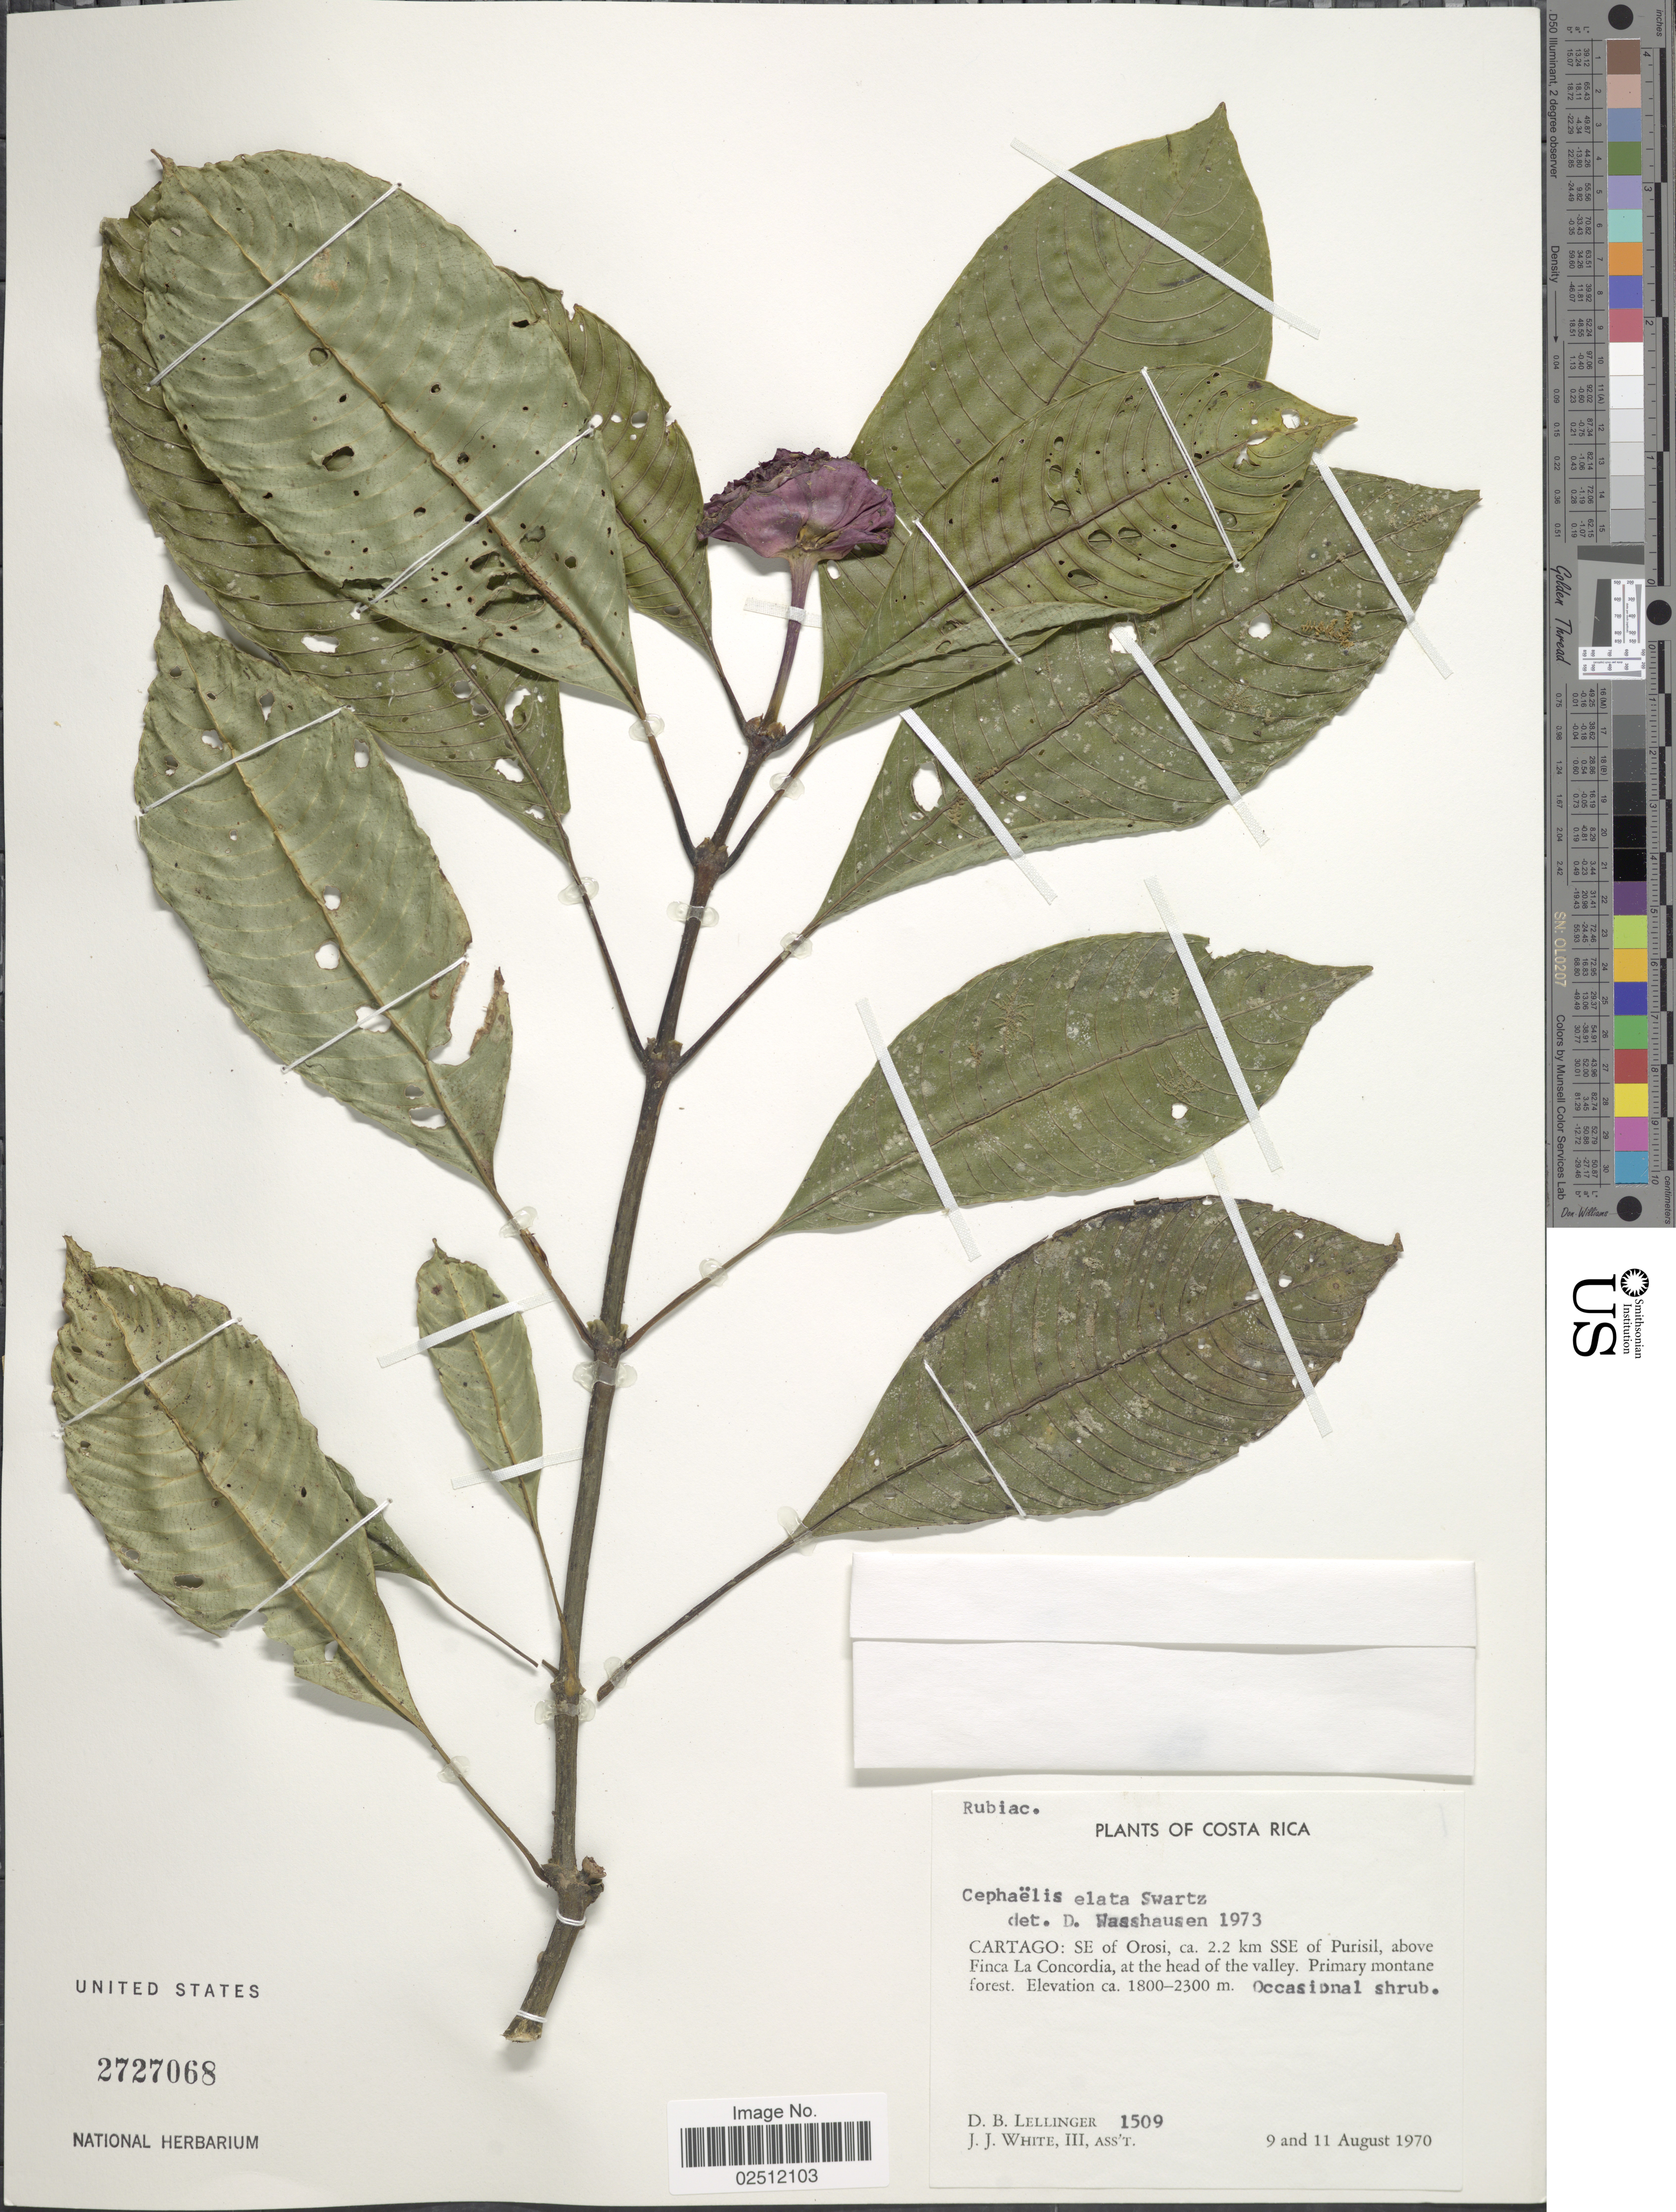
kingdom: Plantae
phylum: Tracheophyta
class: Magnoliopsida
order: Gentianales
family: Rubiaceae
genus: Psychotria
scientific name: Psychotria elata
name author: (Sw.) Hammel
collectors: D. B. Lellinger & J. J. White III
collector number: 1509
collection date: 1970-08-09/1970-08-11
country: Costa Rica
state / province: Cartago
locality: SE of Orosi, ca. 2.2 km SSE of Purisil, above Finca La Concordia, at the head of the valley. Primary montane forest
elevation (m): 1800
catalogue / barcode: US 2727068